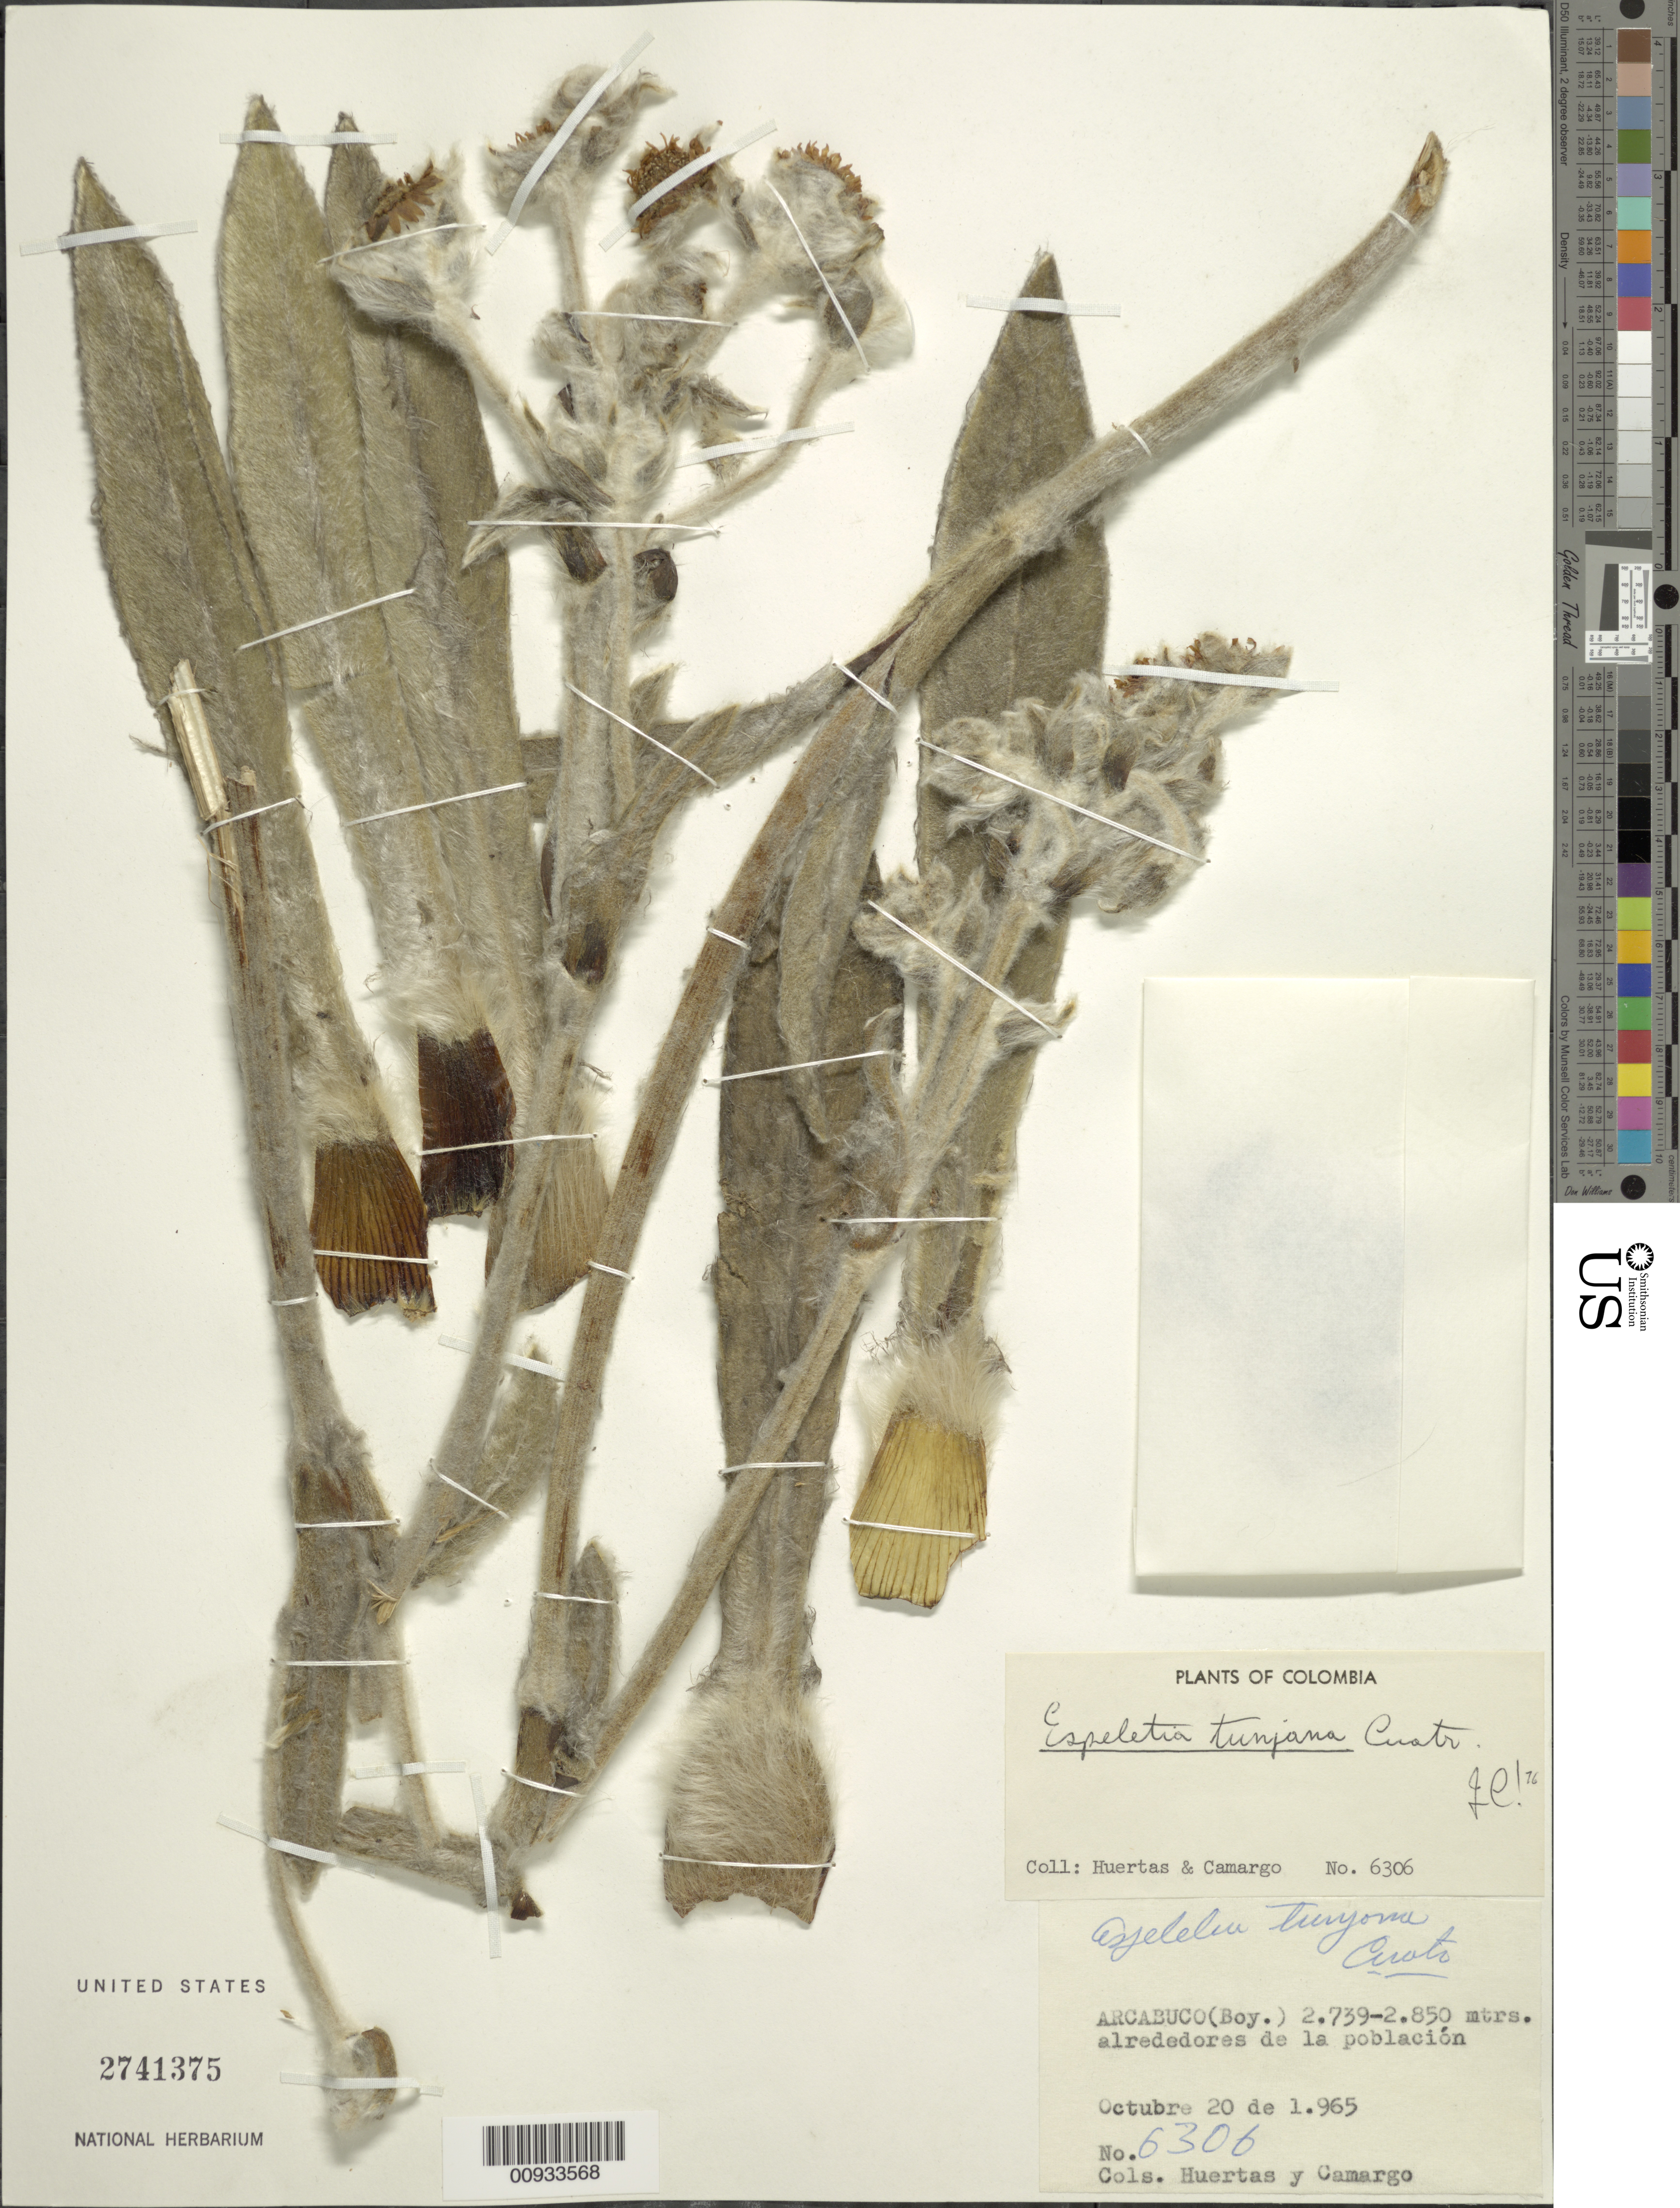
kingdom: Plantae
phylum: Tracheophyta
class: Magnoliopsida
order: Asterales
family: Asteraceae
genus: Espeletia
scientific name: Espeletia tunjana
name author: Cuatrec.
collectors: Huertas & -. Camargo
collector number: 6306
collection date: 1965-10-20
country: Colombia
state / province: Boyacá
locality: Arcabuco (Boy.), alrededores de la poblacion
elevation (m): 2739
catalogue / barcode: US 2741375